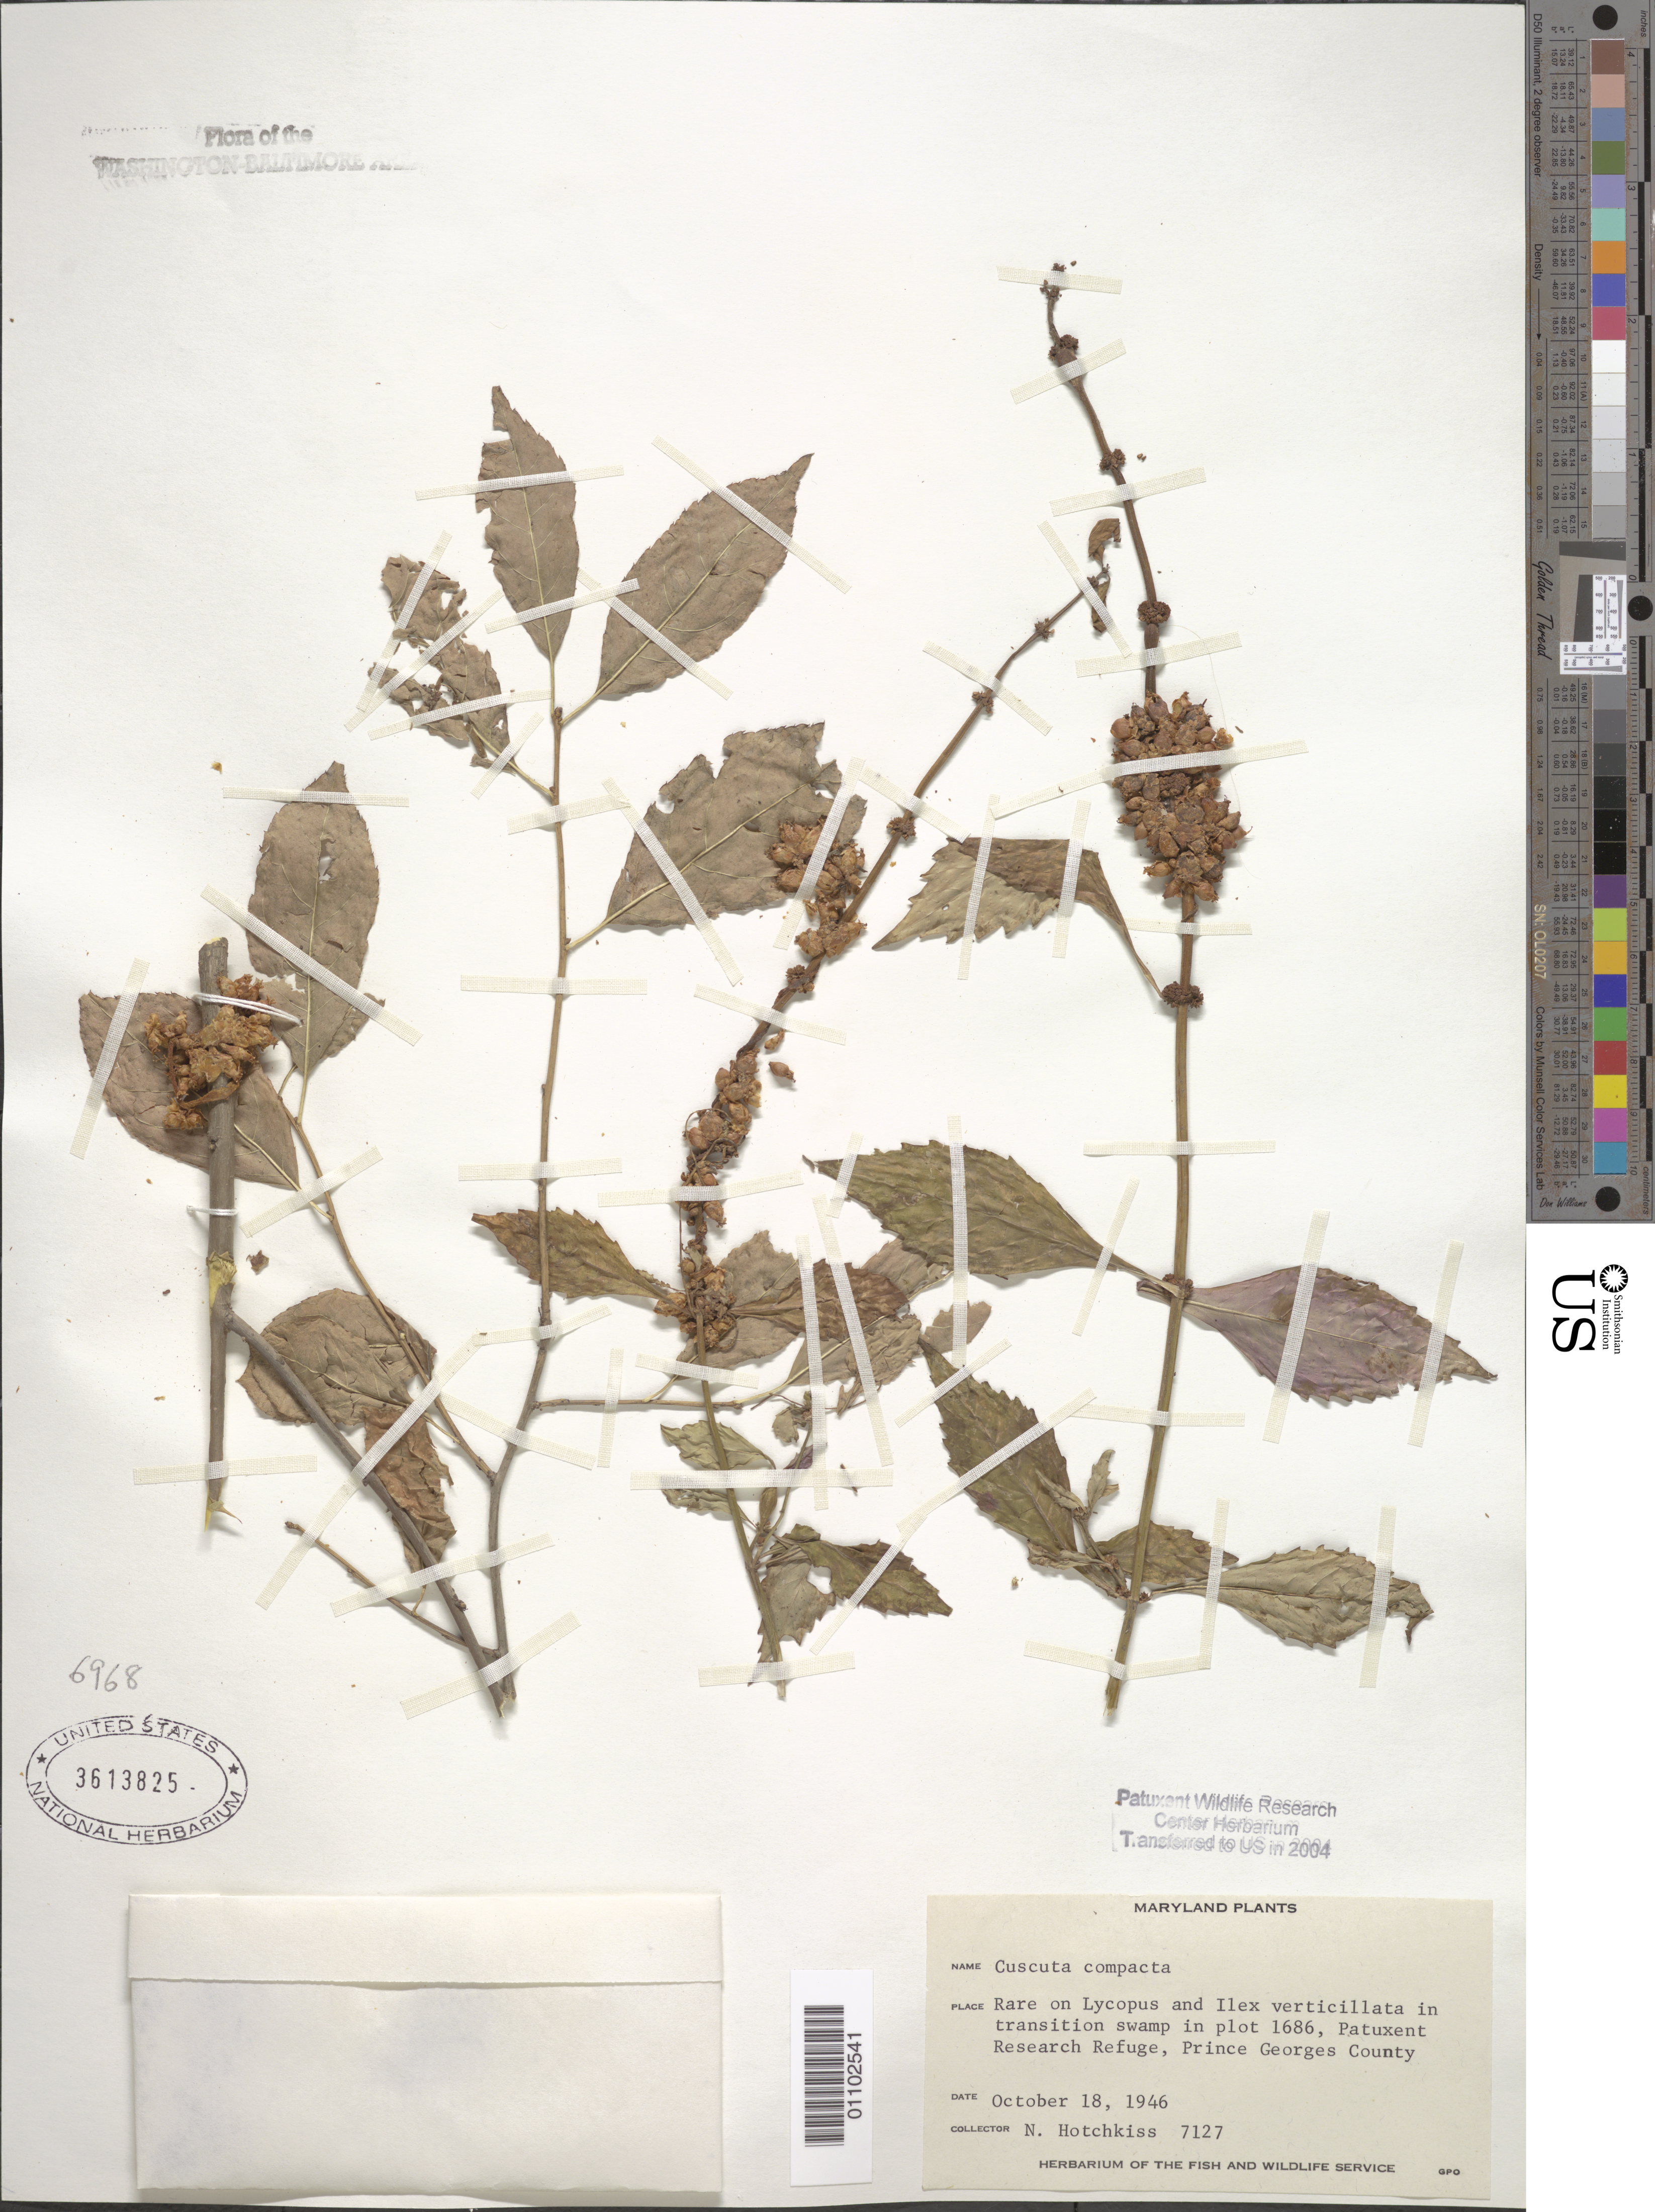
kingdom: Plantae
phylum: Tracheophyta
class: Magnoliopsida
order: Solanales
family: Convolvulaceae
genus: Cuscuta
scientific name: Cuscuta compacta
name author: Juss. ex Choisy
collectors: N. Hotchkiss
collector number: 7127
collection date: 1946-10-18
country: United States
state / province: Maryland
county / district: Prince George's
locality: Patuxent Research Refuge, plot 1686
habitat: Rare on Lycopus and Ilex verticillata in transition swamp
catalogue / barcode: US 3613825